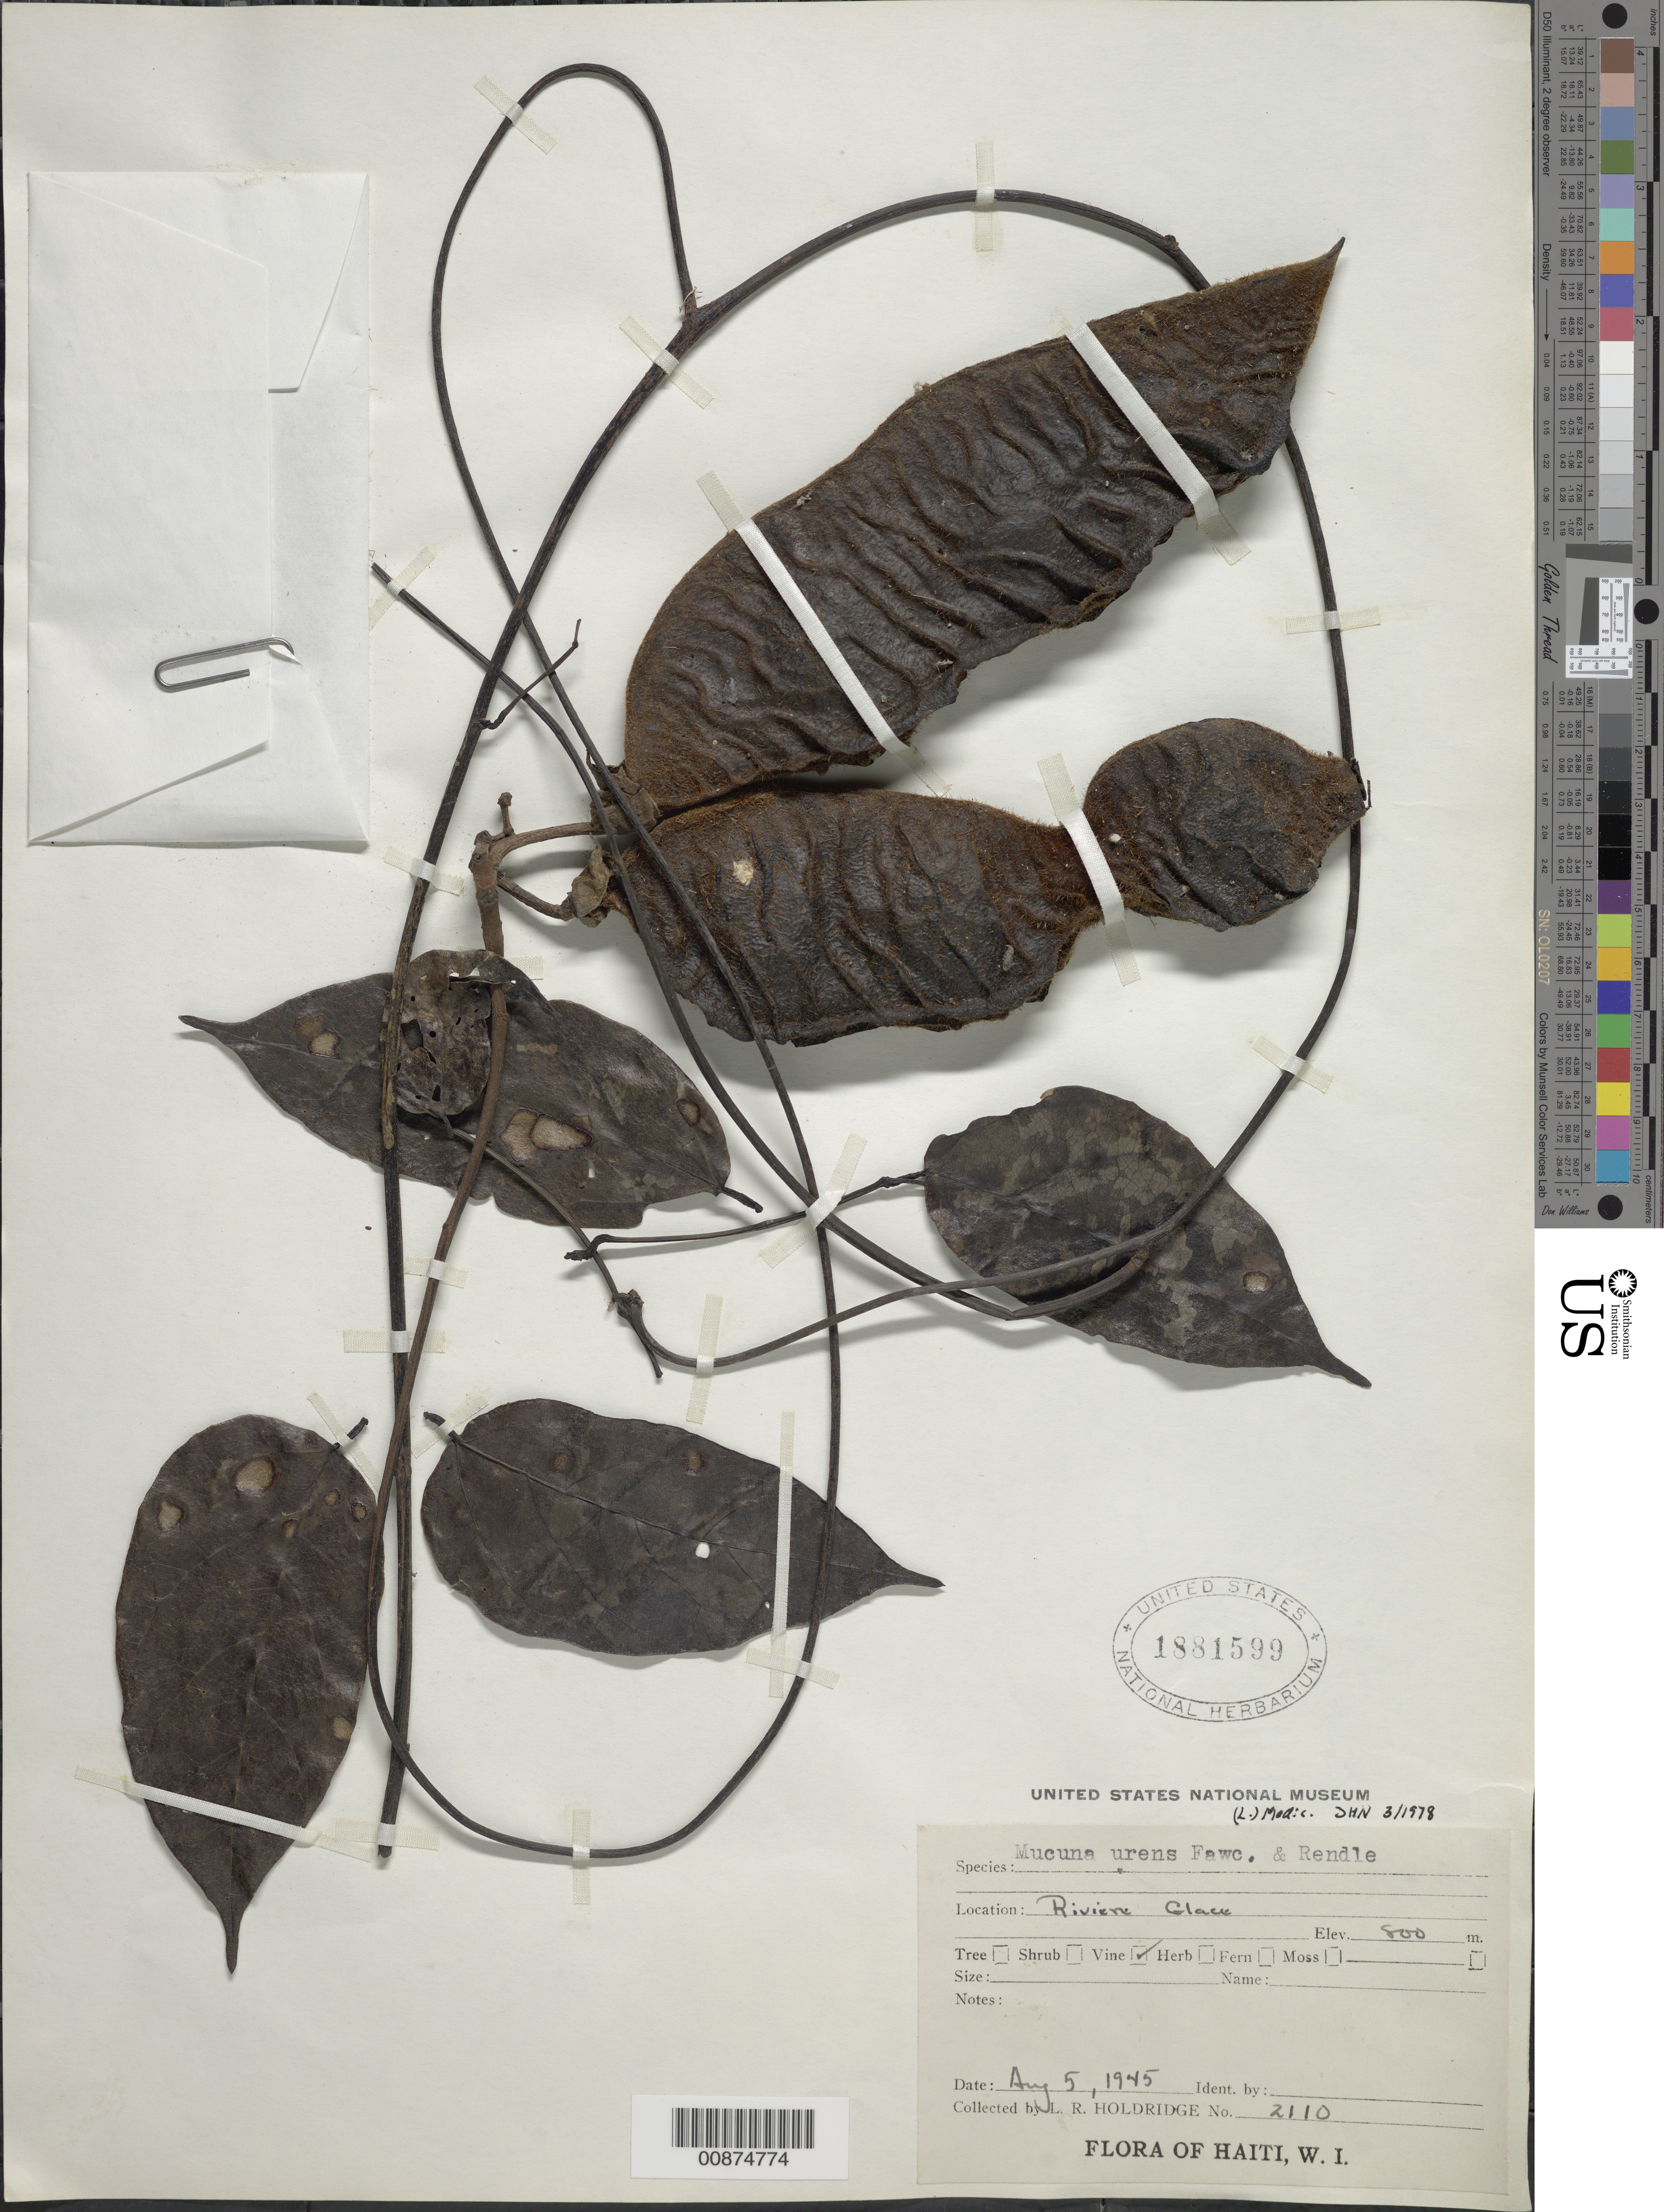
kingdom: Plantae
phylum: Tracheophyta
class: Magnoliopsida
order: Fabales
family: Fabaceae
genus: Mucuna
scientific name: Mucuna urens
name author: (L.) Medik.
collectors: L. Holdridge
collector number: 2110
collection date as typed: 05 Aug 1945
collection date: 1945-08-05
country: Haiti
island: Hispaniola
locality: Rivière Glace.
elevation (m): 800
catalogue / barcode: US 1881599